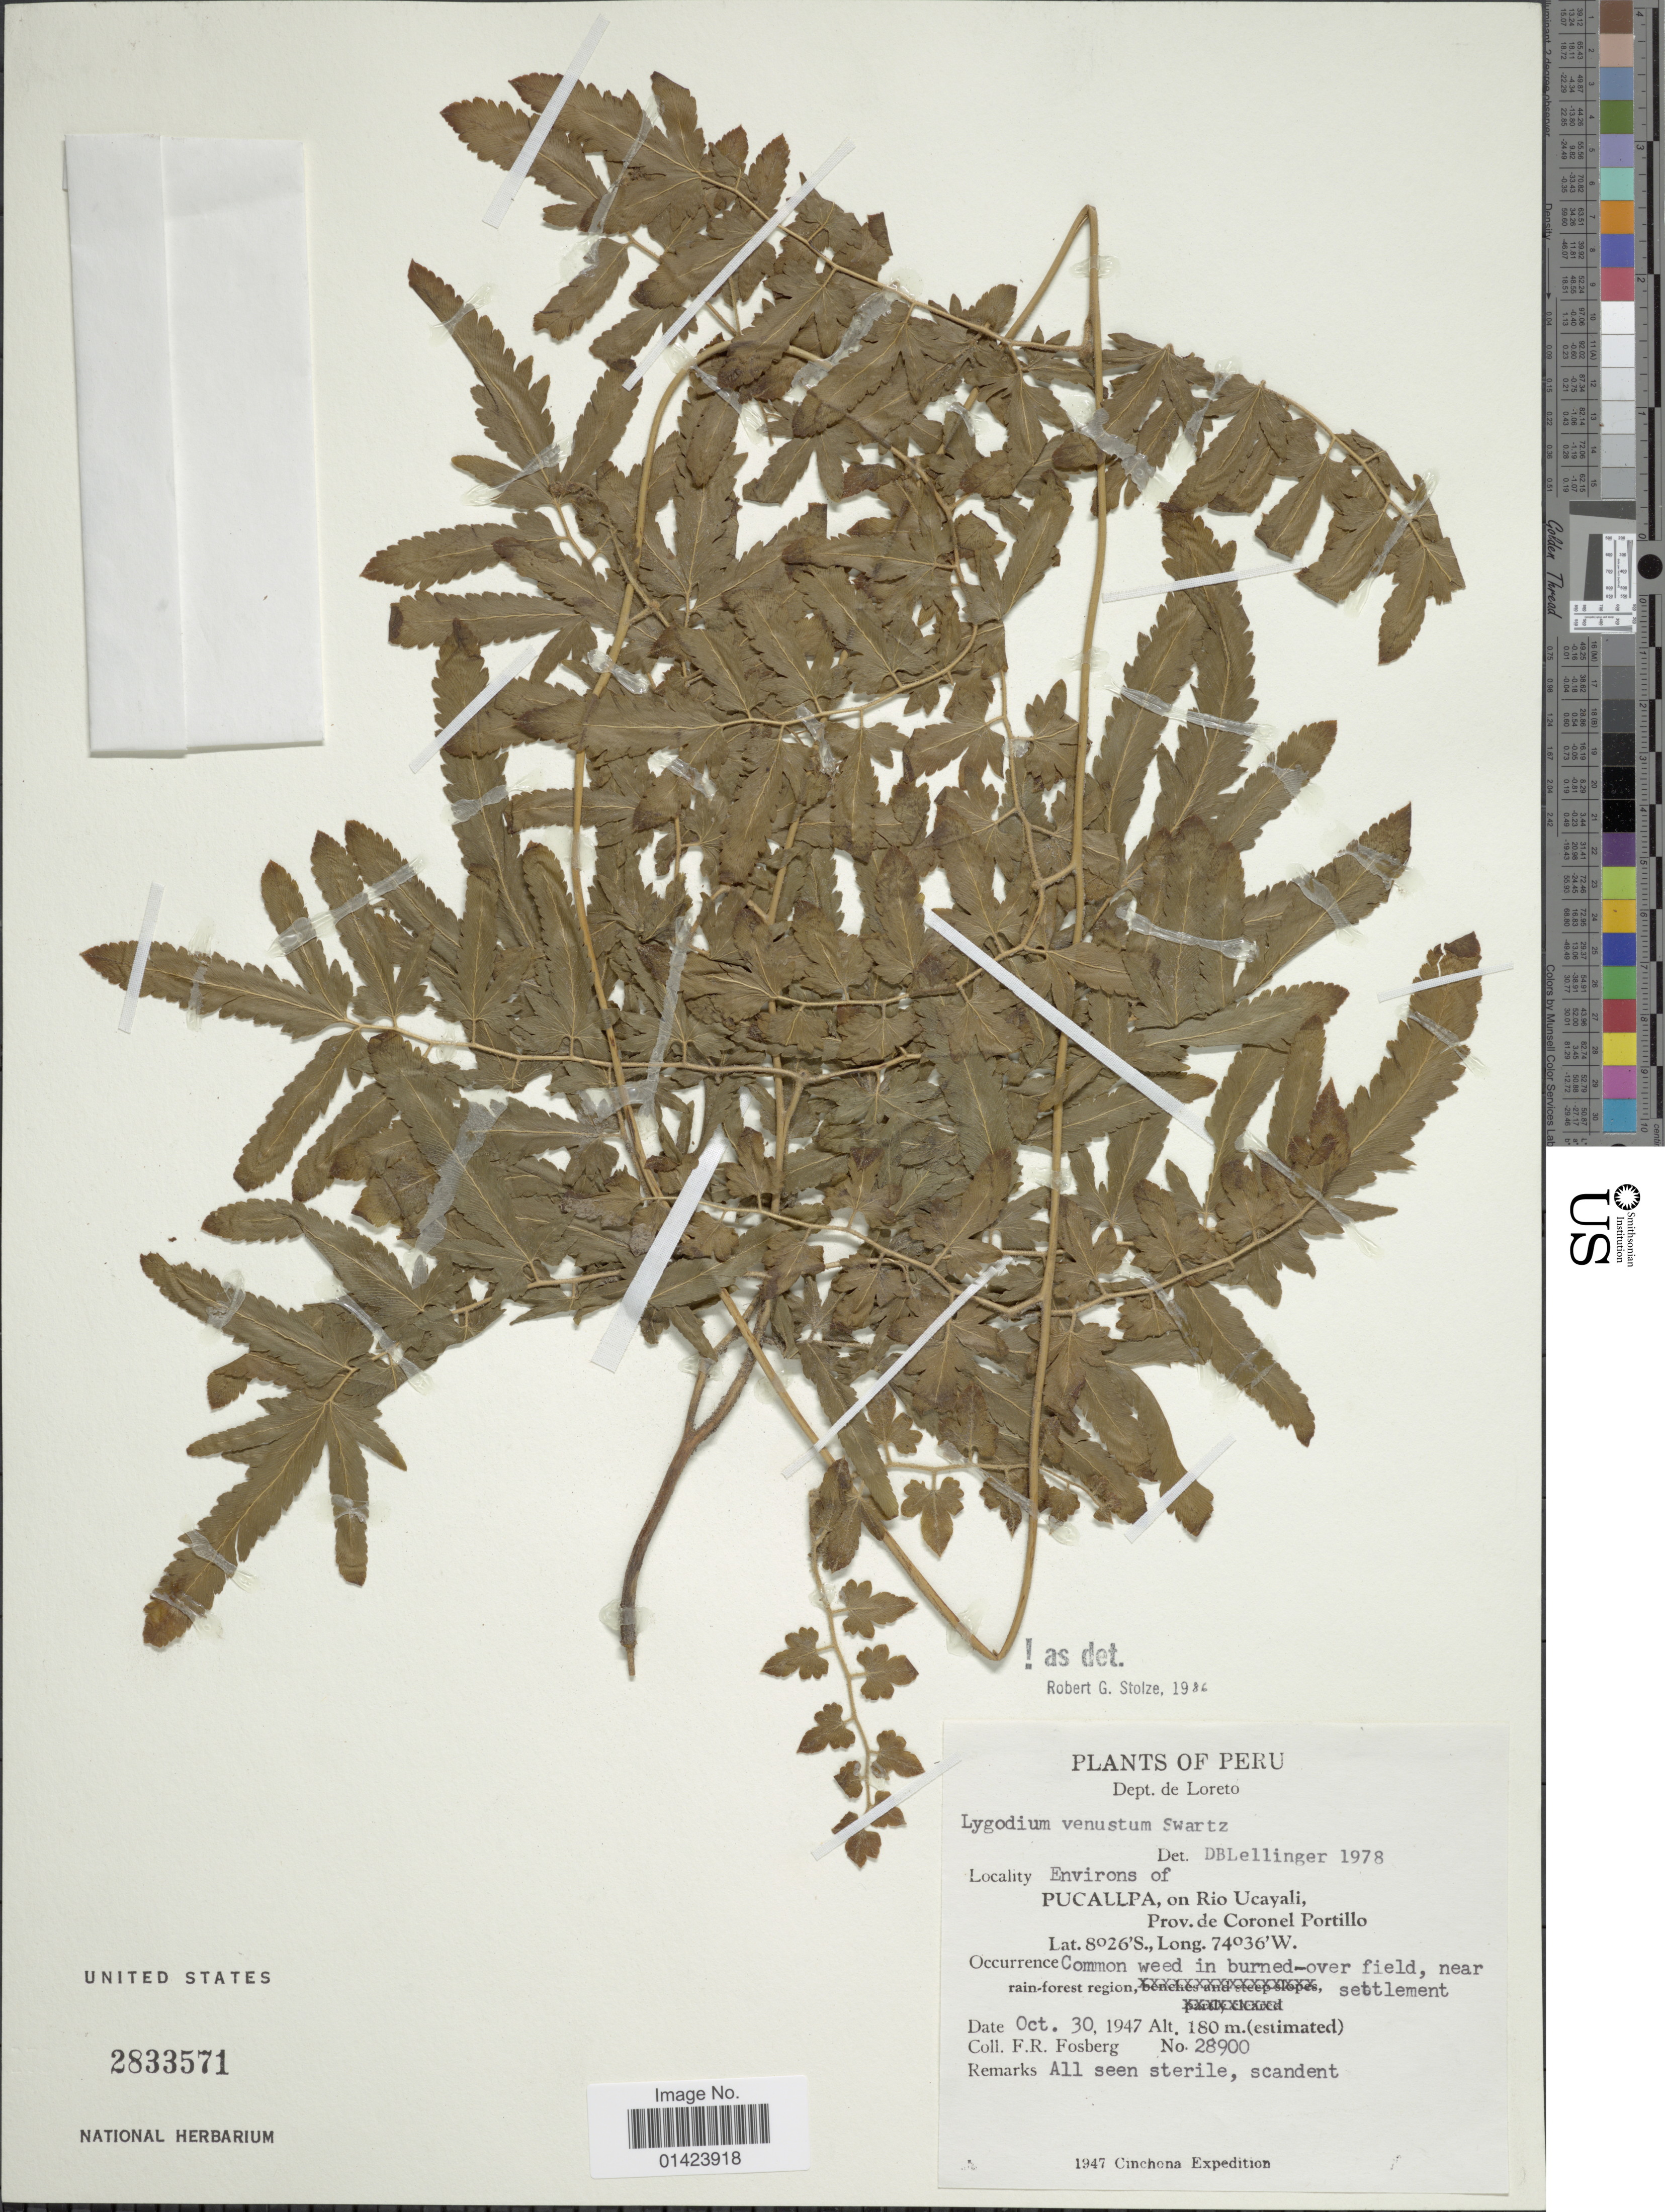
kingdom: Plantae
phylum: Tracheophyta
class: Polypodiopsida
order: Schizaeales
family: Lygodiaceae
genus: Lygodium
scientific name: Lygodium venustum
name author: Sw.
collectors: F. R. Fosberg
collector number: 28900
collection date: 1947-10-30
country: Peru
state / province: Loreto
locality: Depto. de Loreto, environs of Pucallpa, on Rio Ucayali, prov. de Coronel Portillo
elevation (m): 180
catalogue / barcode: US 2833571